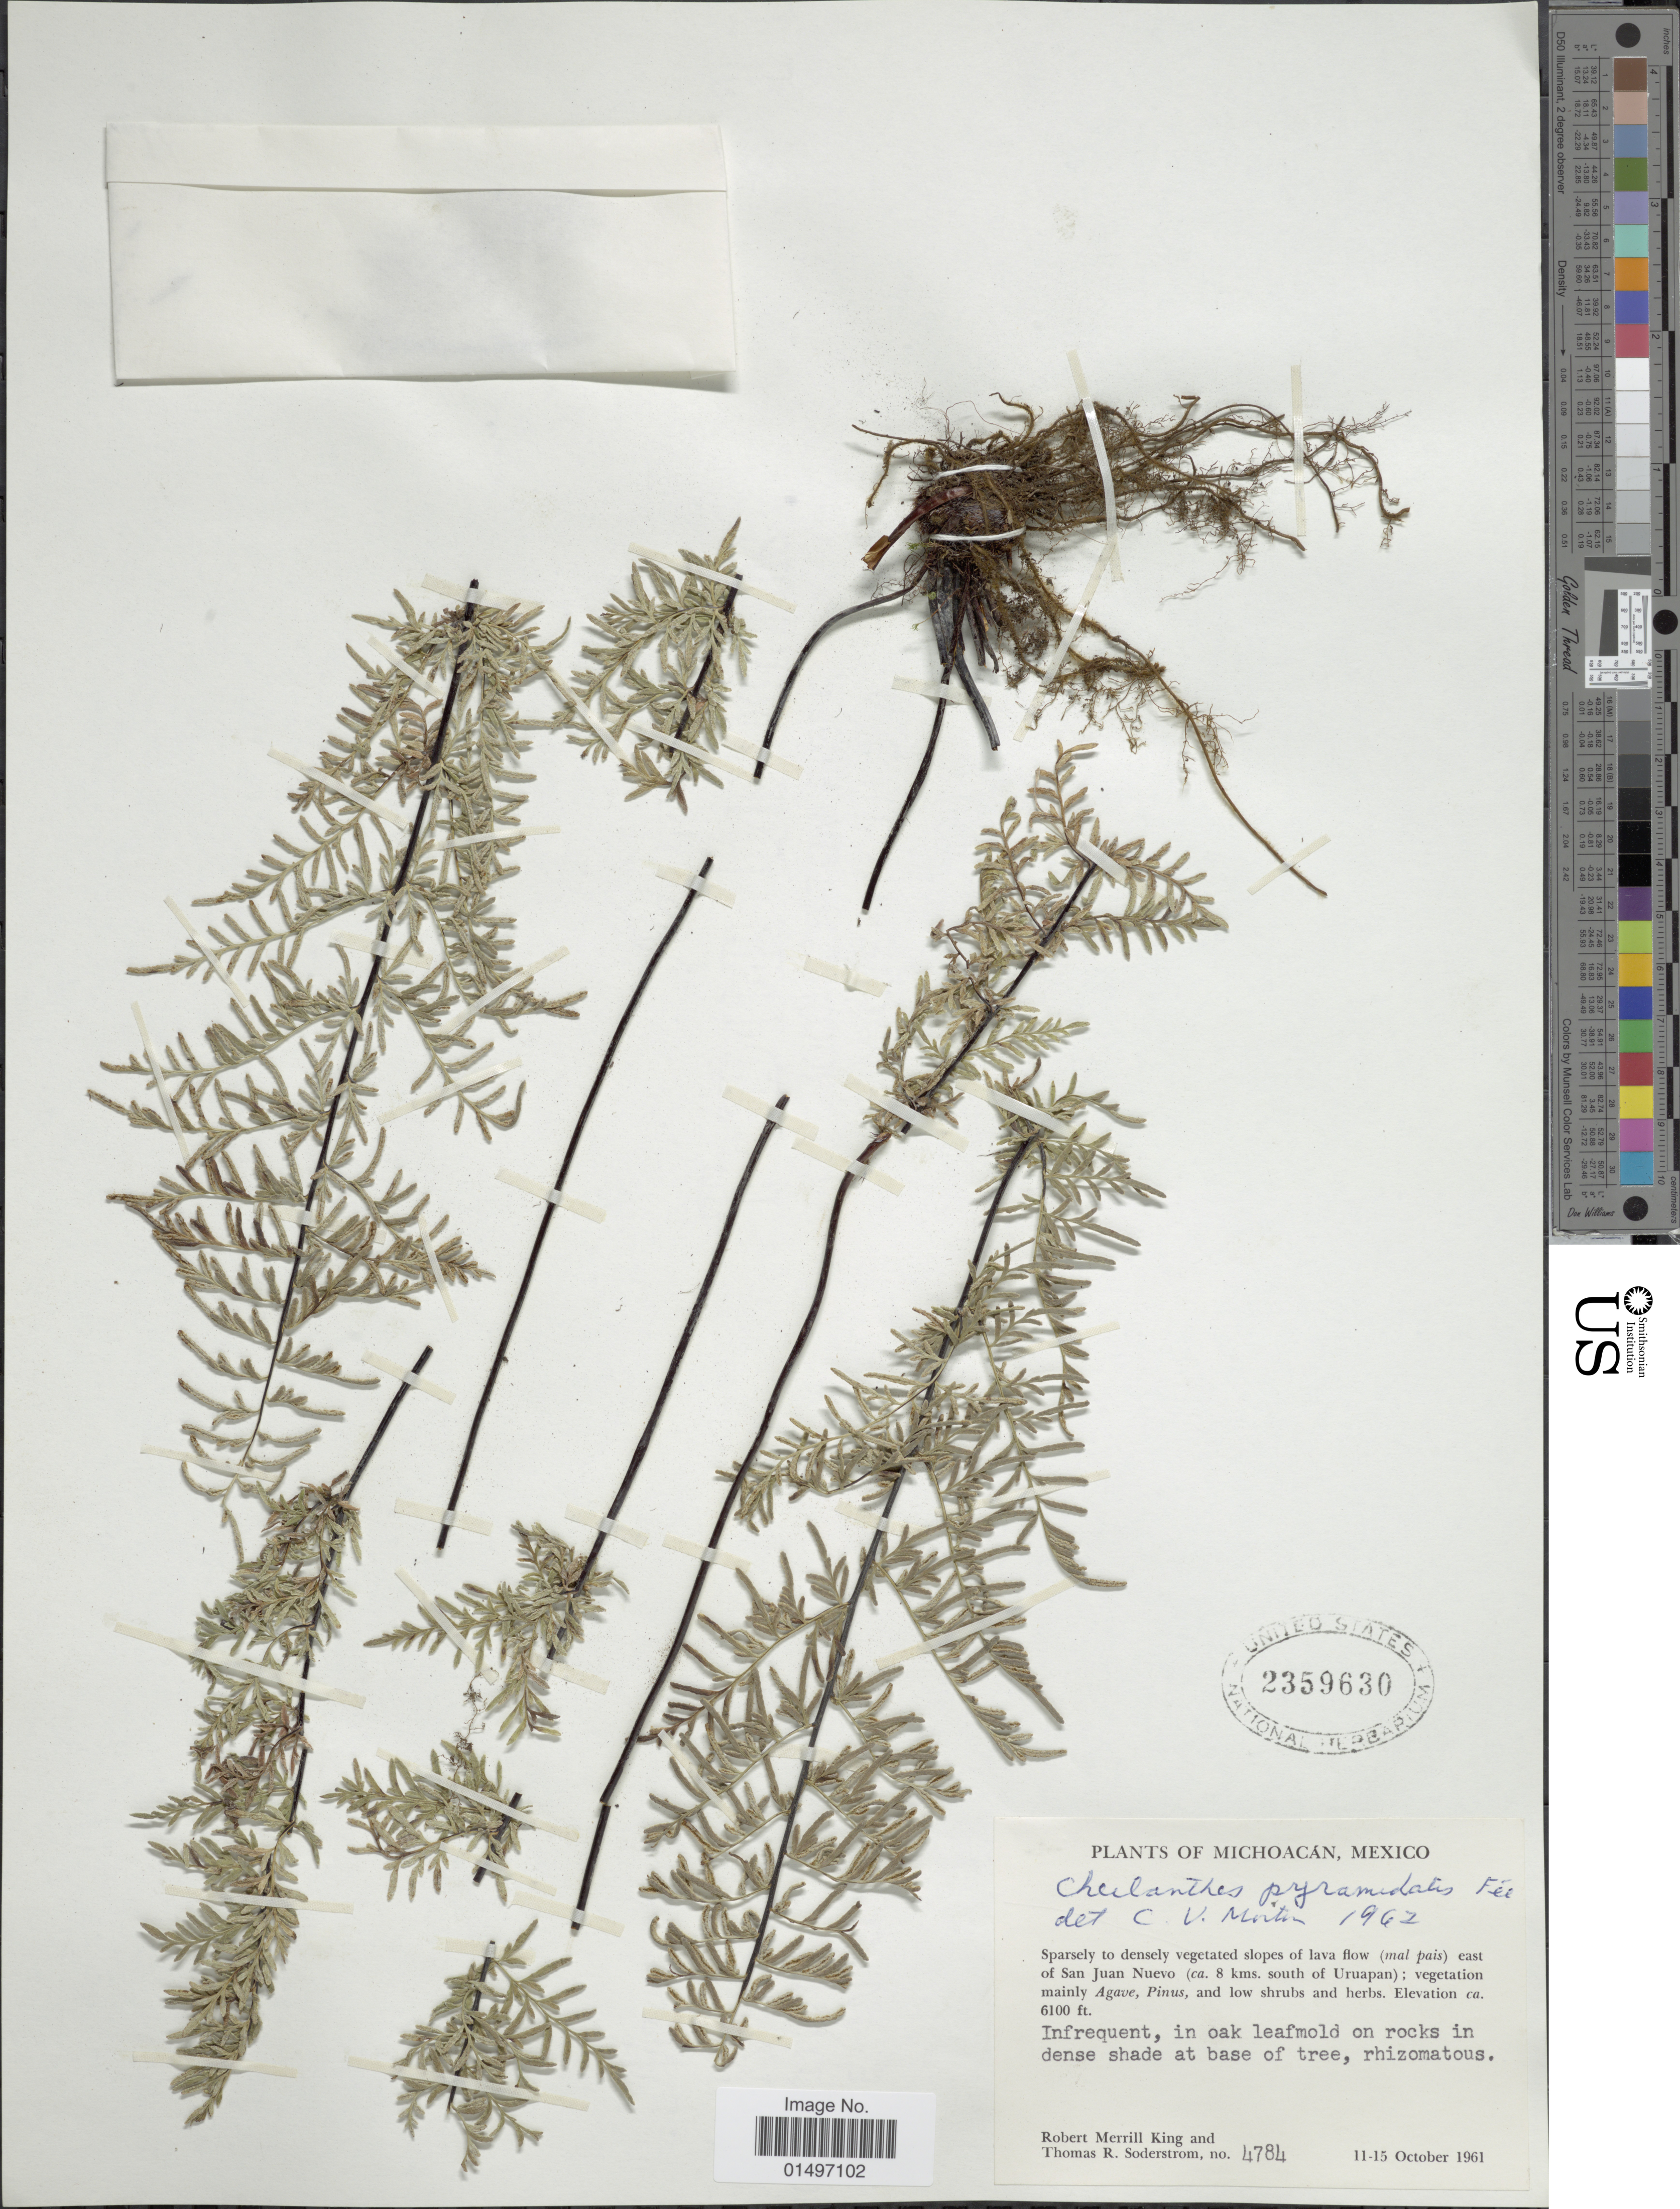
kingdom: Plantae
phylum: Tracheophyta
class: Polypodiopsida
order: Polypodiales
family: Pteridaceae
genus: Gaga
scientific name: Gaga hirsuta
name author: (Link) Fay W. Li & Windham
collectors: R. M. King & T. R. Soderstrom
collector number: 4784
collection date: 1961-10-11/1961-10-15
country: Mexico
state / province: Michoacán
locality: Michoacan, Mexico, east of San Juan Nuevo (ca. 8 kms. south of Uruapan).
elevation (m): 1859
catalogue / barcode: US 2359630